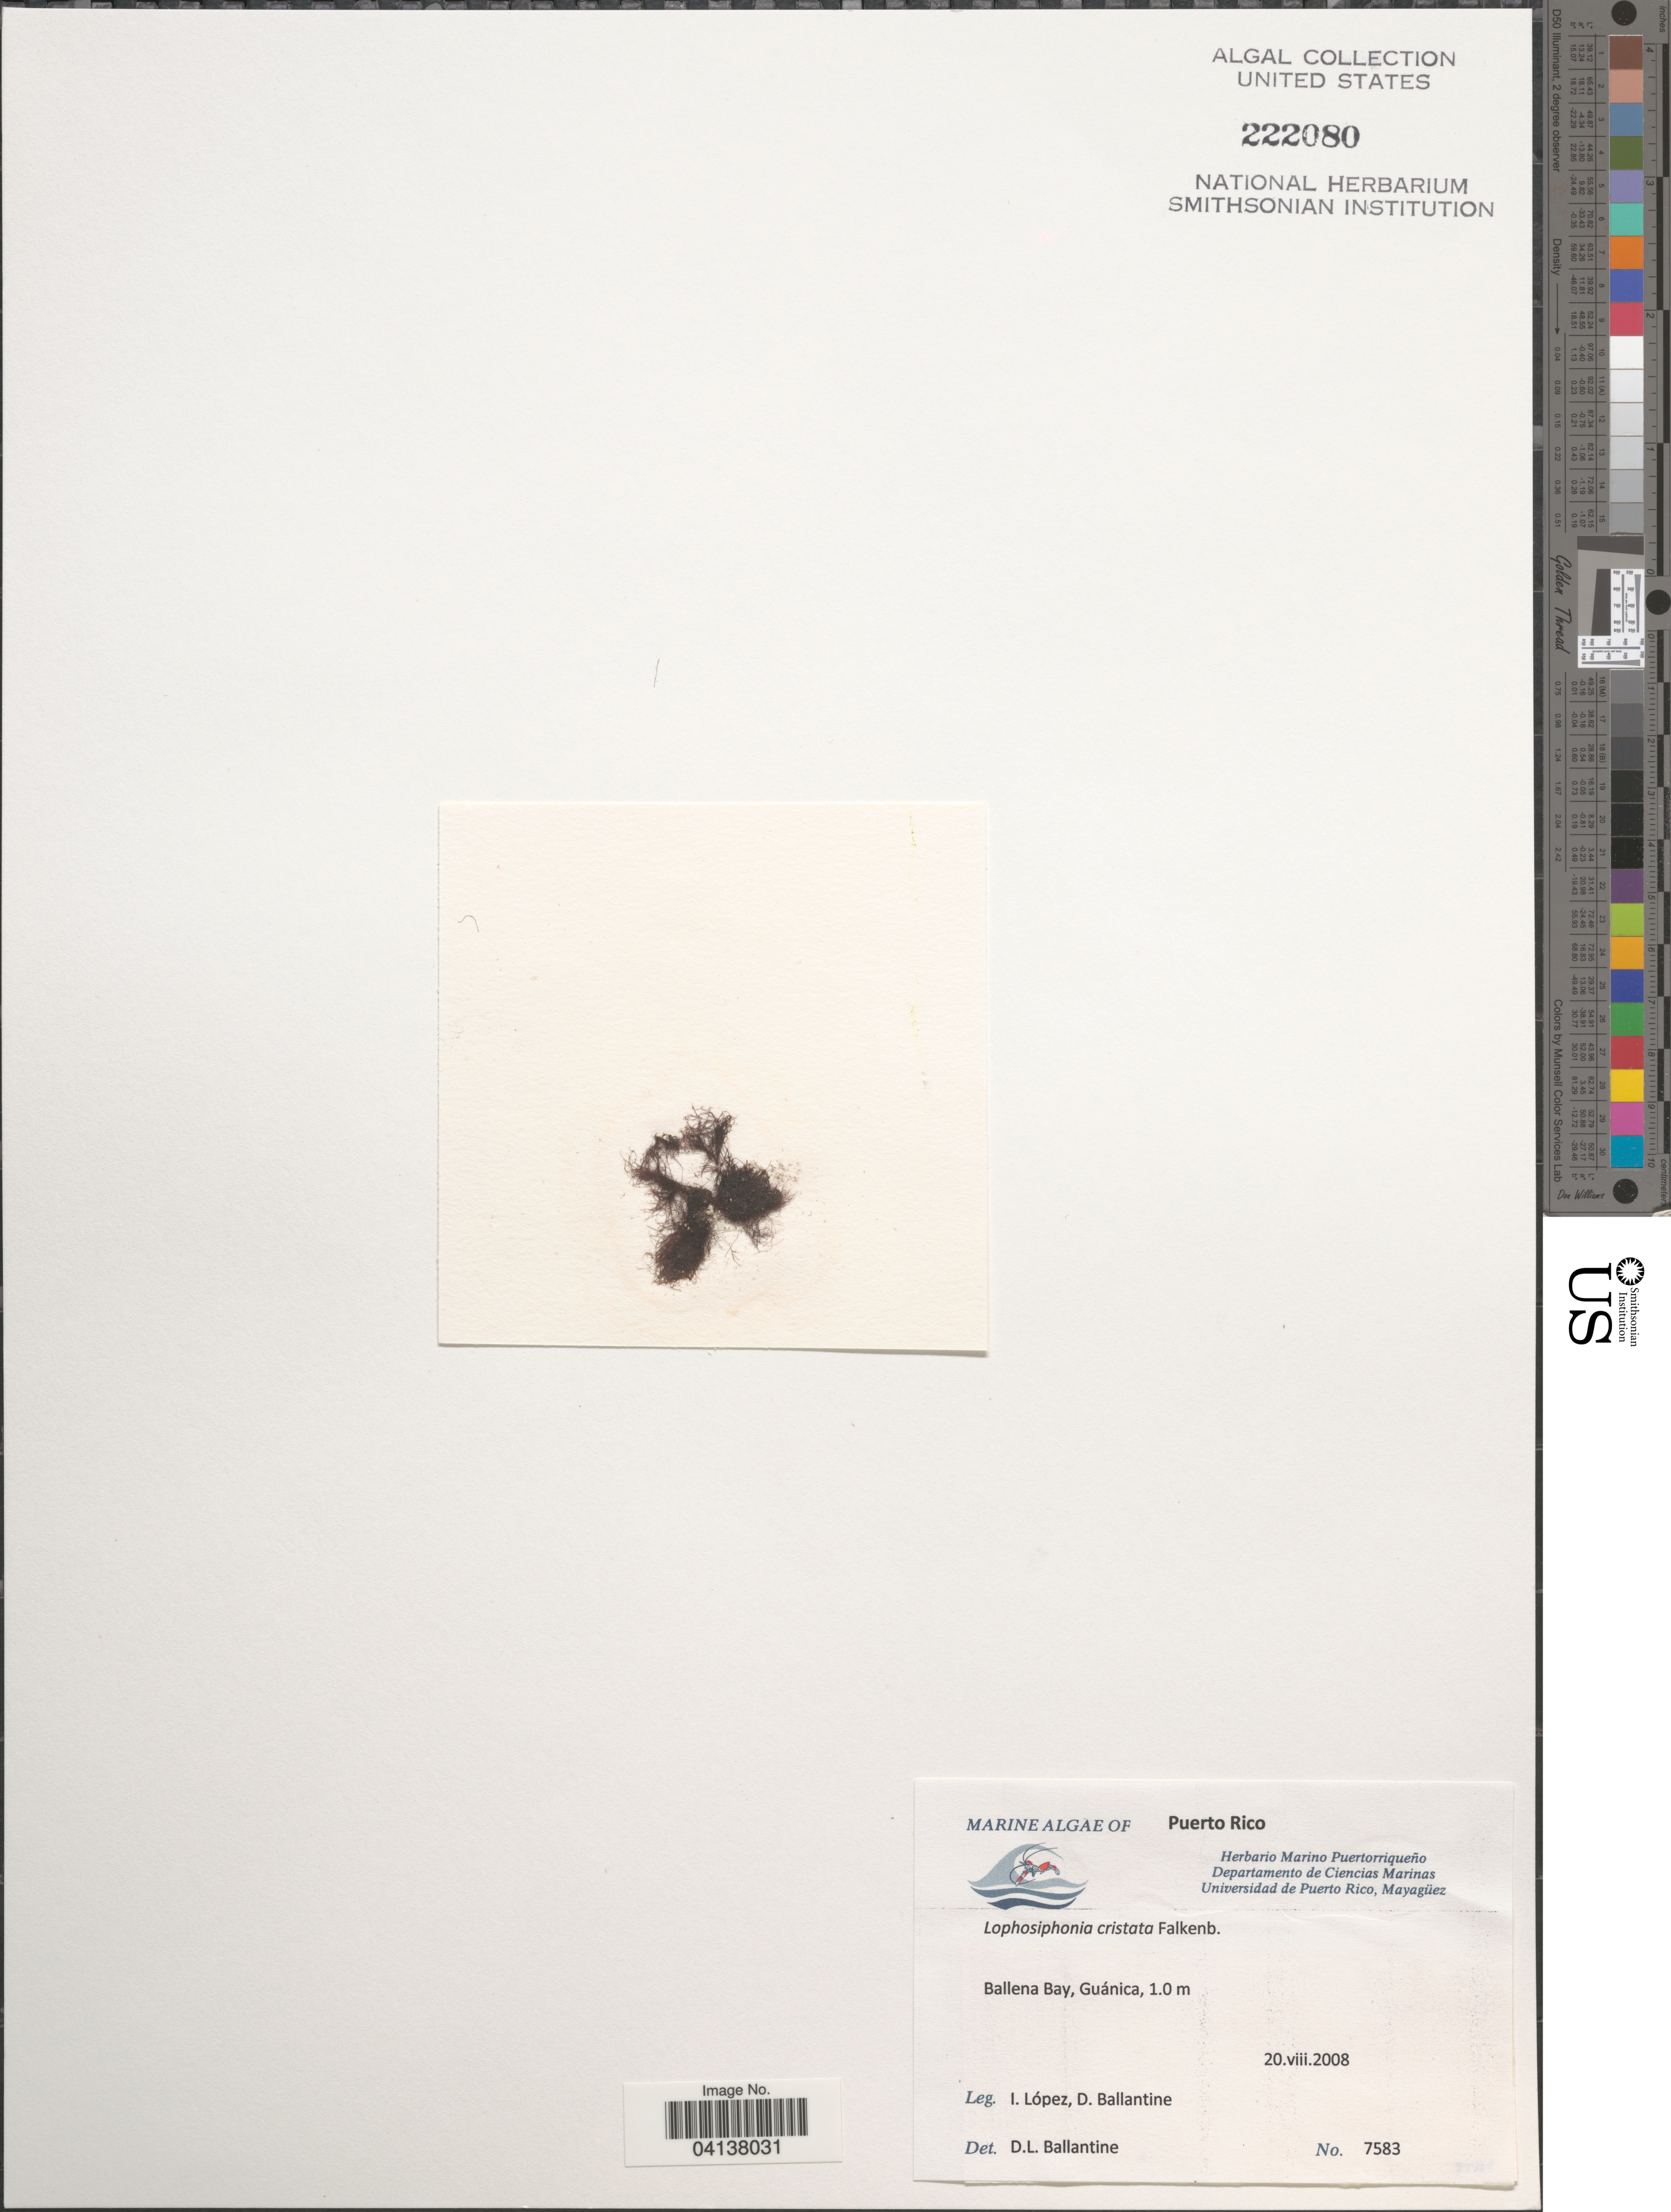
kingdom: Plantae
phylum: Rhodophyta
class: Florideophyceae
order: Ceramiales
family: Rhodomelaceae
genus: Lophosiphonia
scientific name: Lophosiphonia cristata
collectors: I. Lopéz & D.L. Ballantine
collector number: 7583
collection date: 2008-08-20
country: Puerto Rico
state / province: Guánica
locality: Ballena Bay.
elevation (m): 1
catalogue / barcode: US 222080